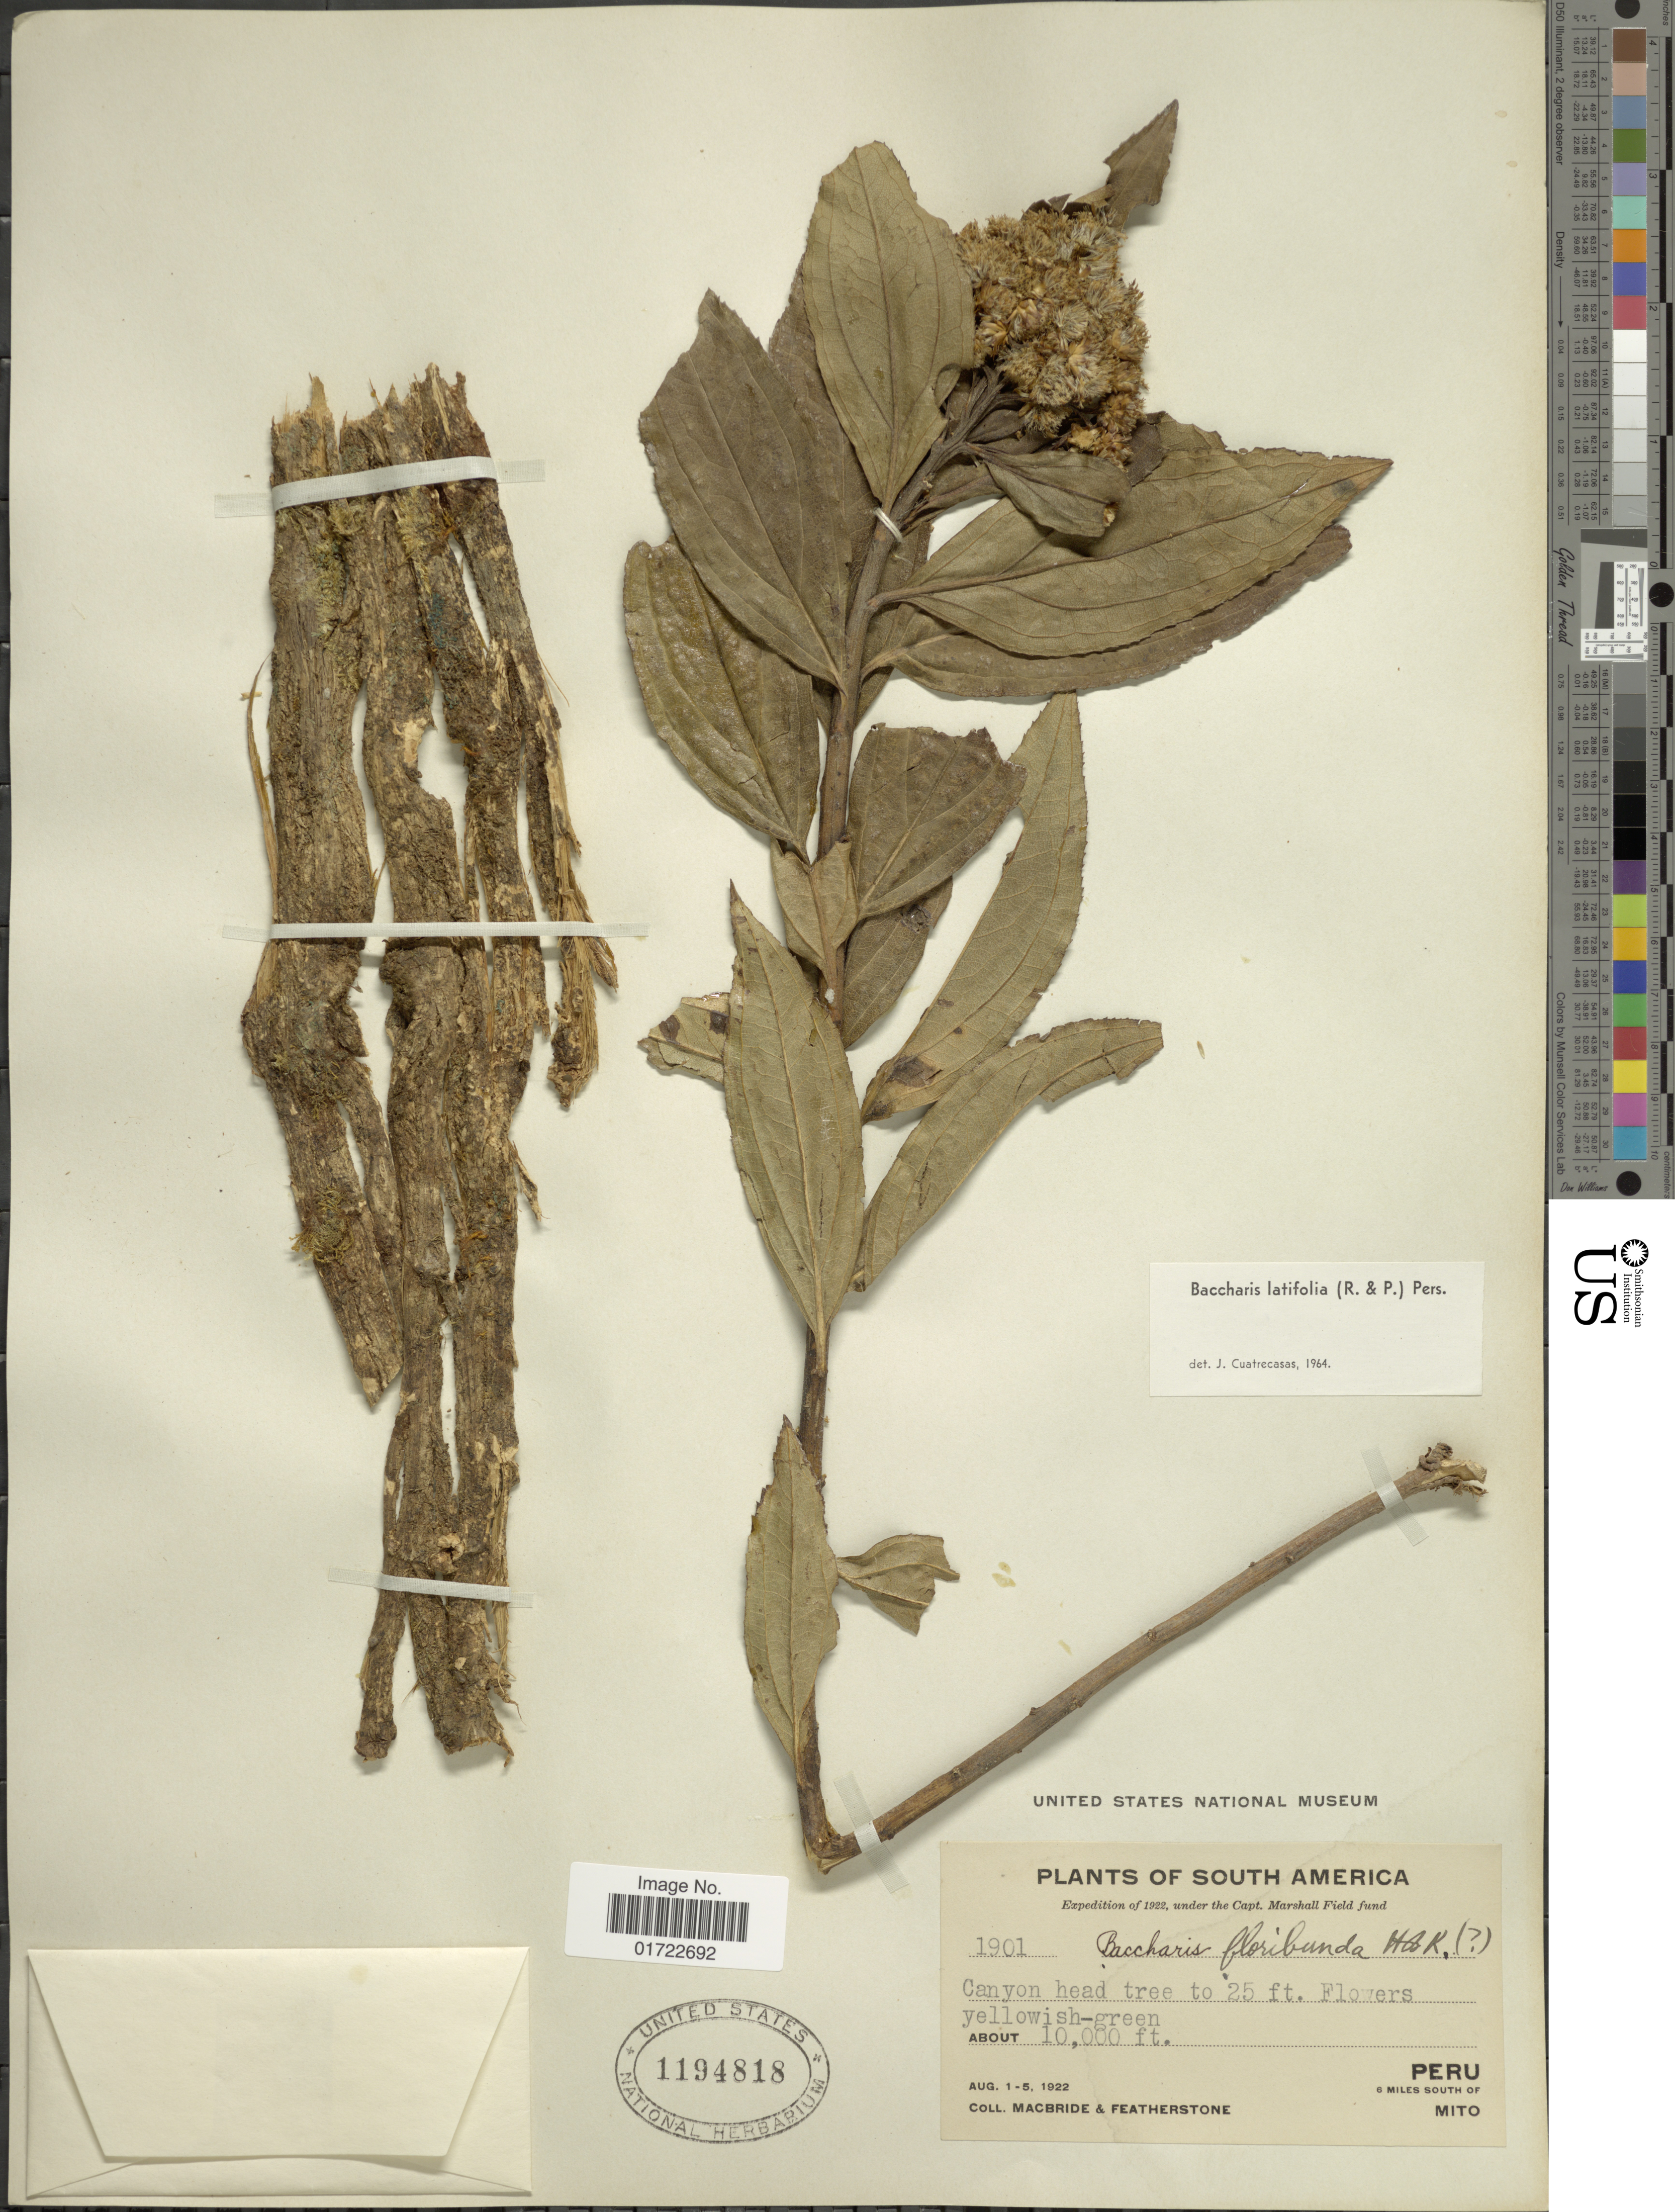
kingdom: Plantae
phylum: Tracheophyta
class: Magnoliopsida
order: Asterales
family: Asteraceae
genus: Baccharis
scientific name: Baccharis latifolia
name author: (Ruiz & Pav.) Pers.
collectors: Macbride, -- & -. Featherstone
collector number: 1901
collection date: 1922-08-01/1922-08-05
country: Peru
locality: South America, 6 miles south of Mito.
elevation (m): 3048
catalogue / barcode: US 1194818